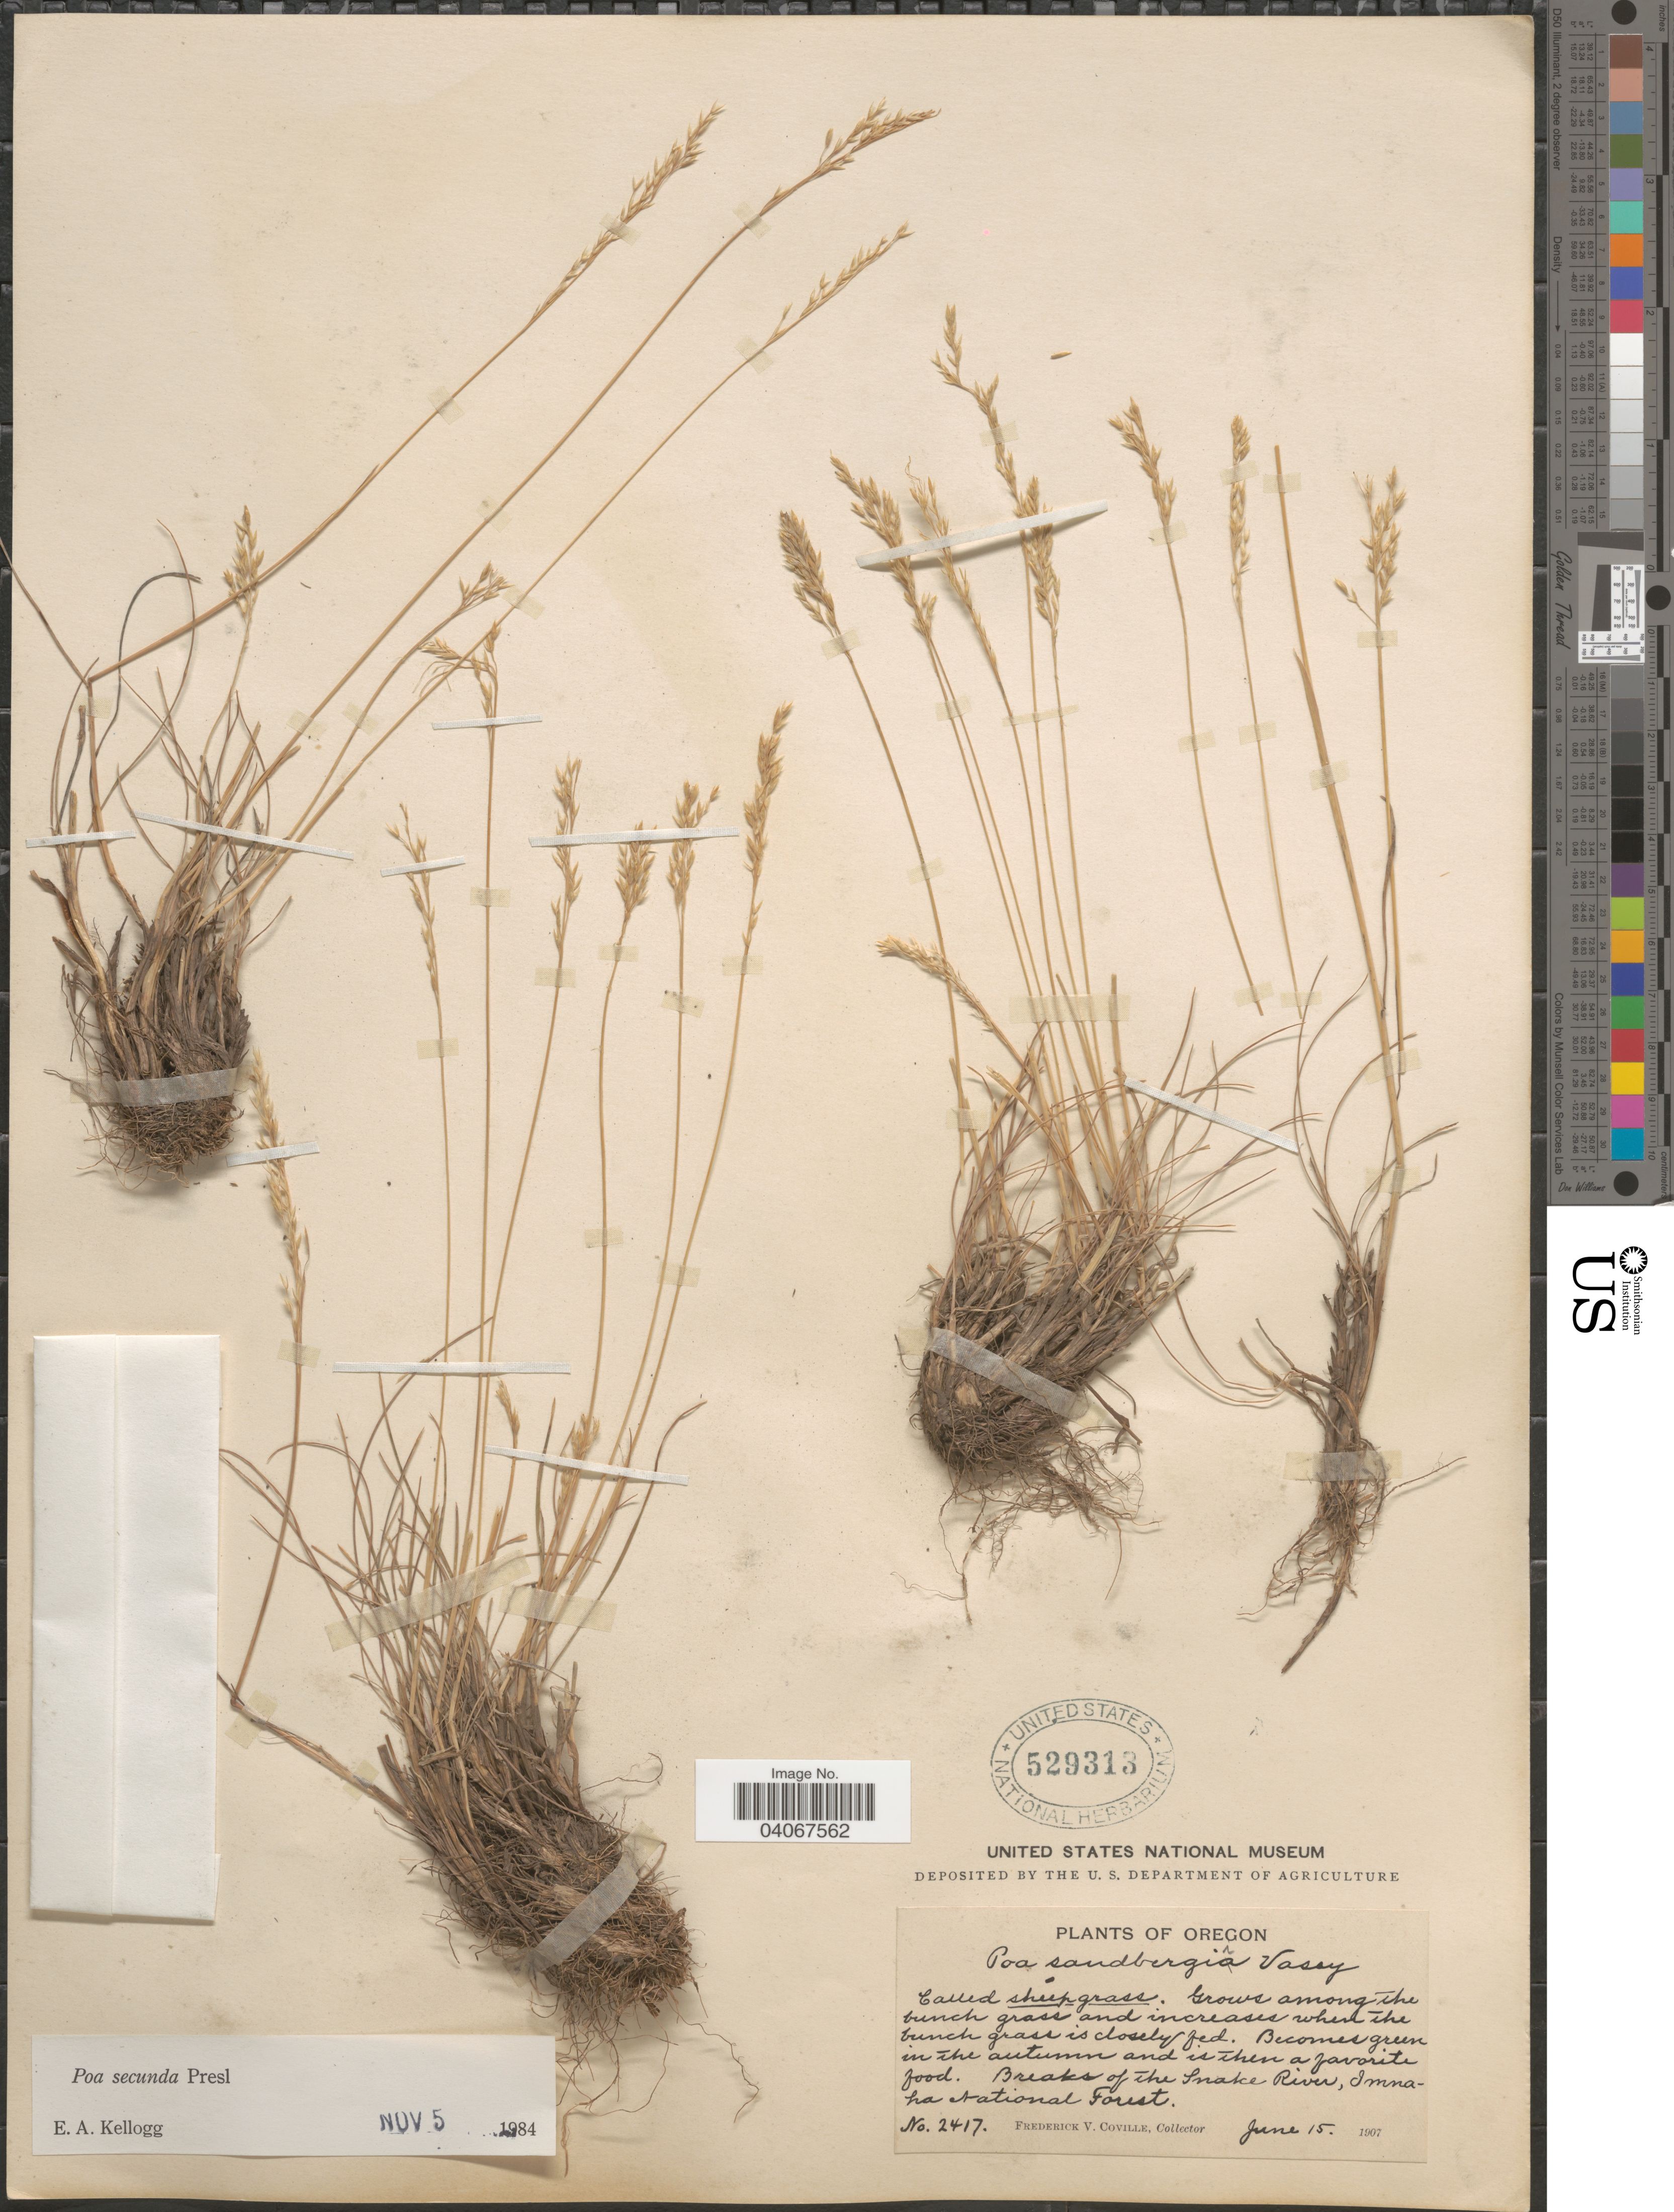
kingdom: Plantae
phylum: Tracheophyta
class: Liliopsida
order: Poales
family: Poaceae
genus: Poa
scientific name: Poa secunda subsp. secunda var. secunda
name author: J. Presl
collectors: F. V. Coville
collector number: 2417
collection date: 1907-06-15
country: United States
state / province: Oregon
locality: Breaks of the Snake River, Imnaha National Forest.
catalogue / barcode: US 529313